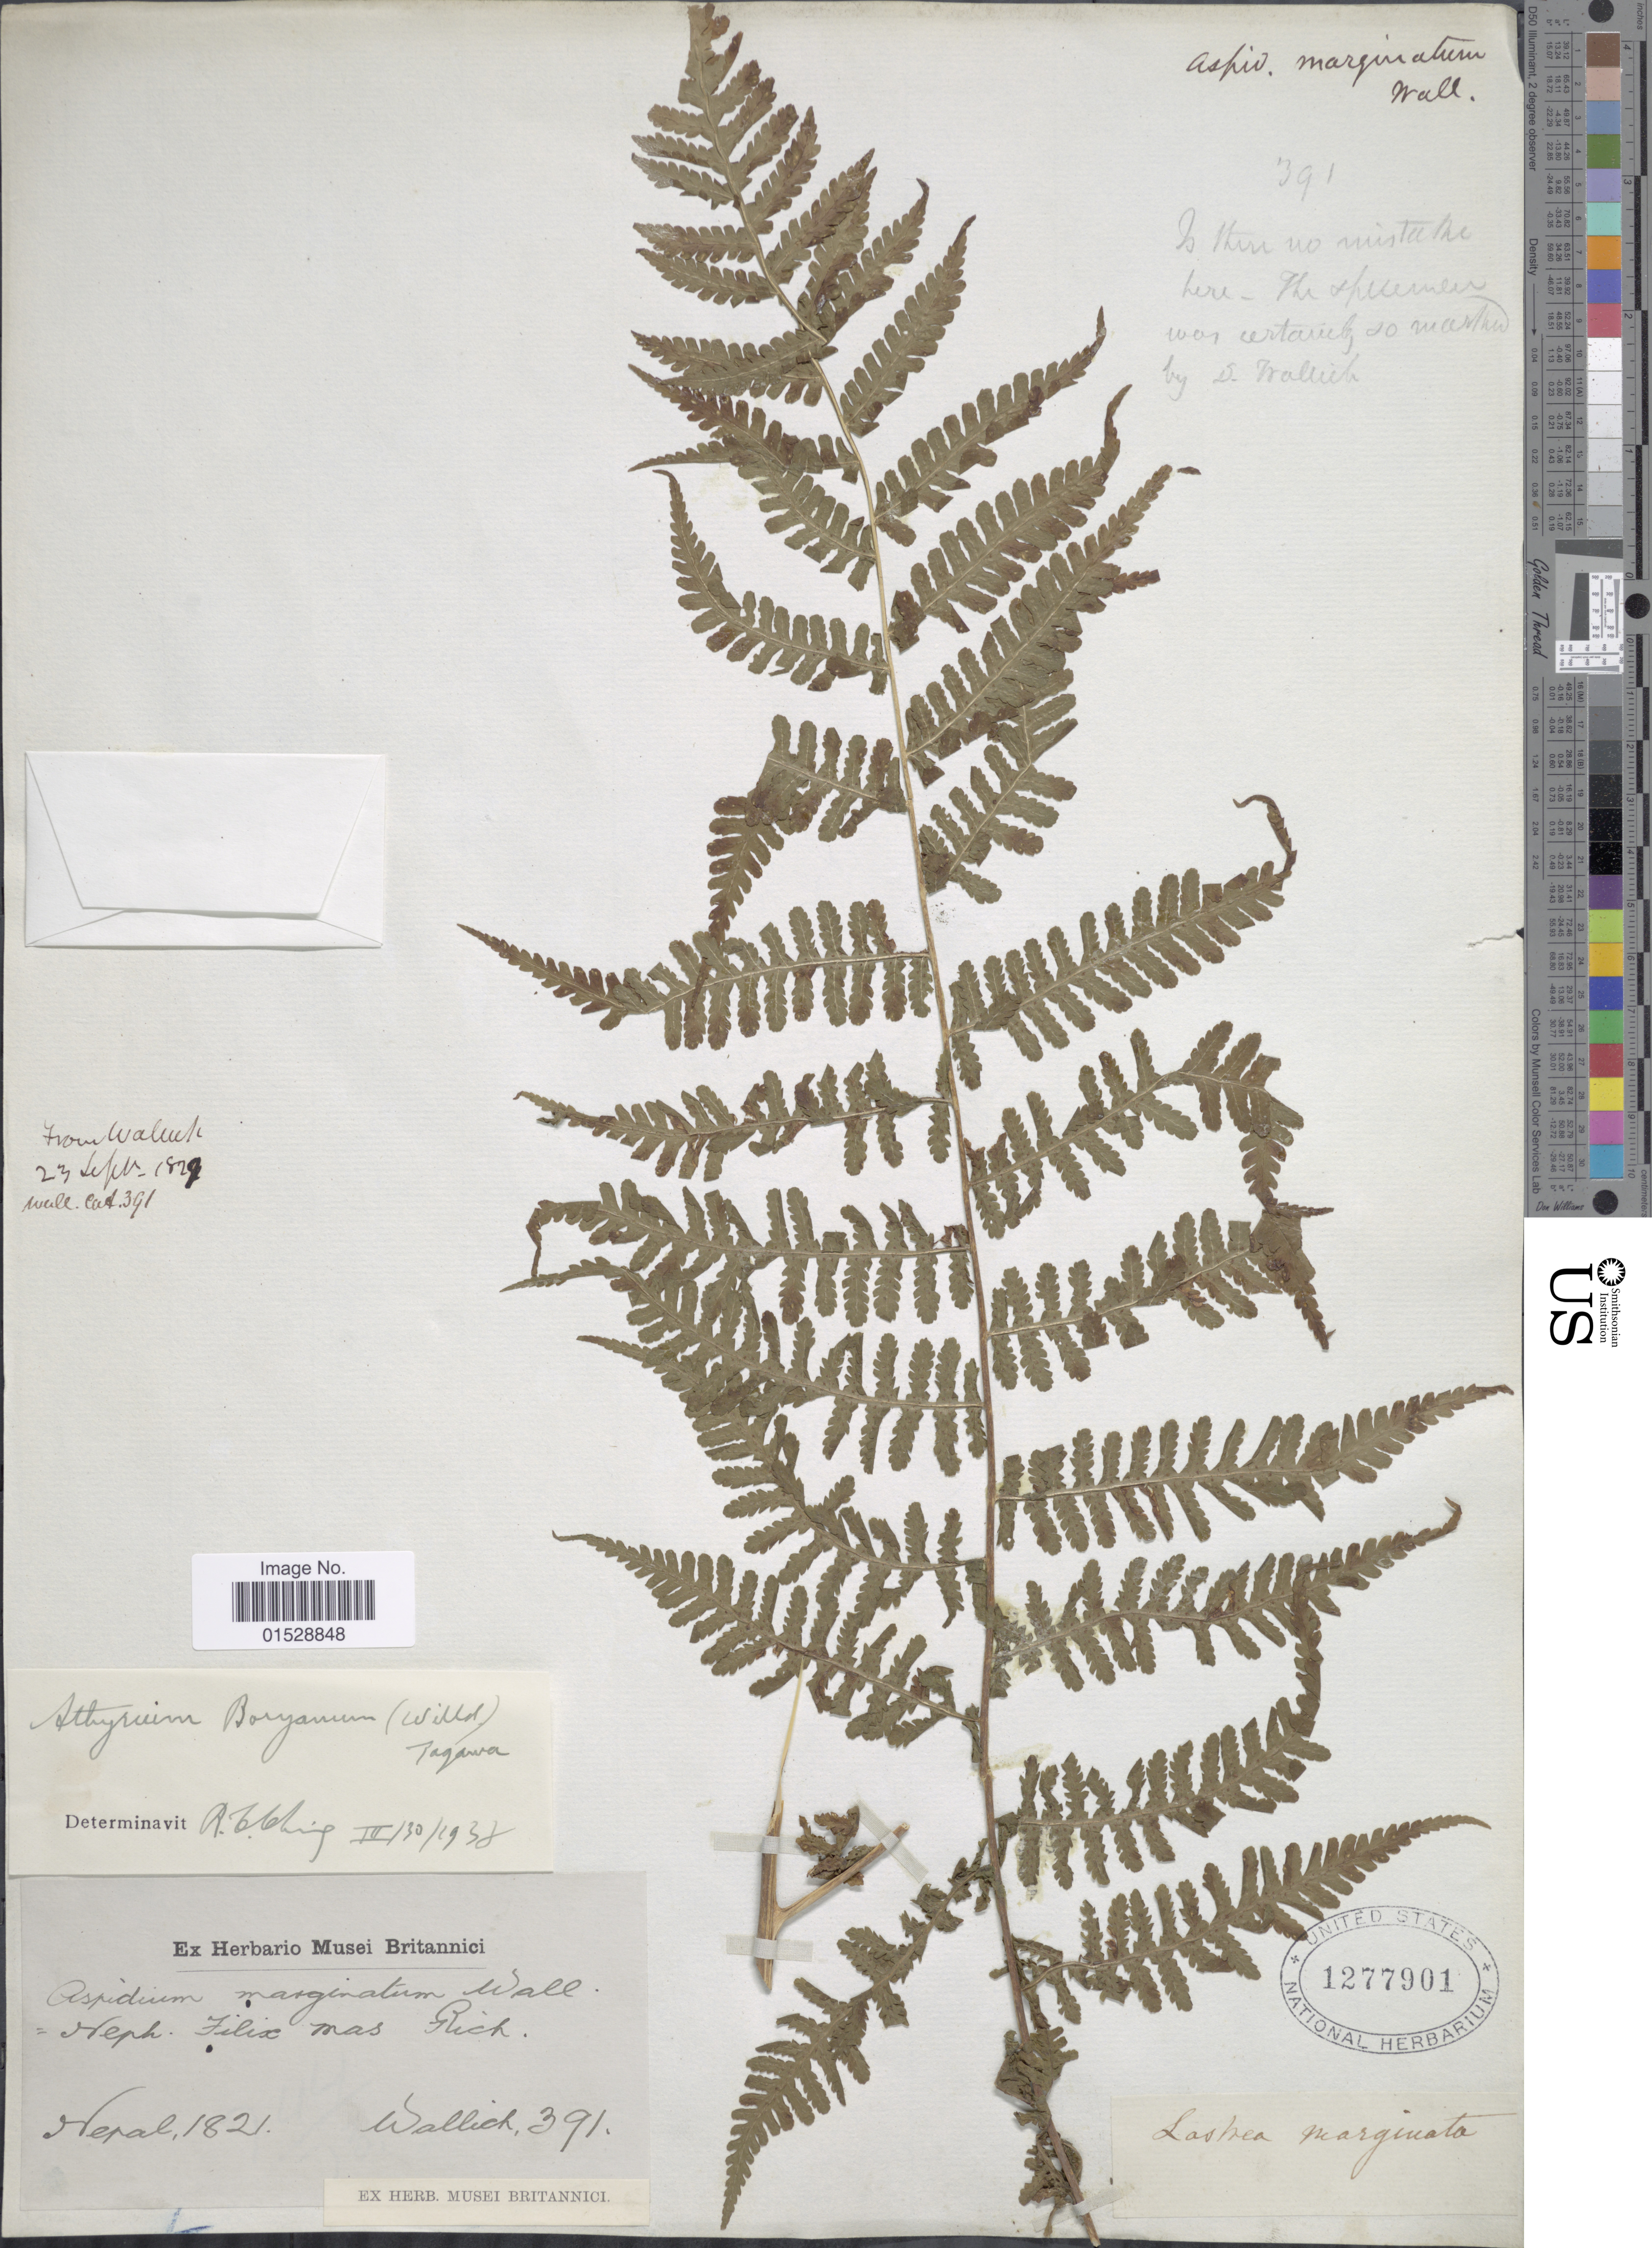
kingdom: Plantae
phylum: Tracheophyta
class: Polypodiopsida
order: Polypodiales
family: Athyriaceae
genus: Deparia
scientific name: Deparia boryana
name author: (Willd.) M. Kato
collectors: -- Wallich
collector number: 391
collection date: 1821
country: Nepal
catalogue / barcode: US 1277901